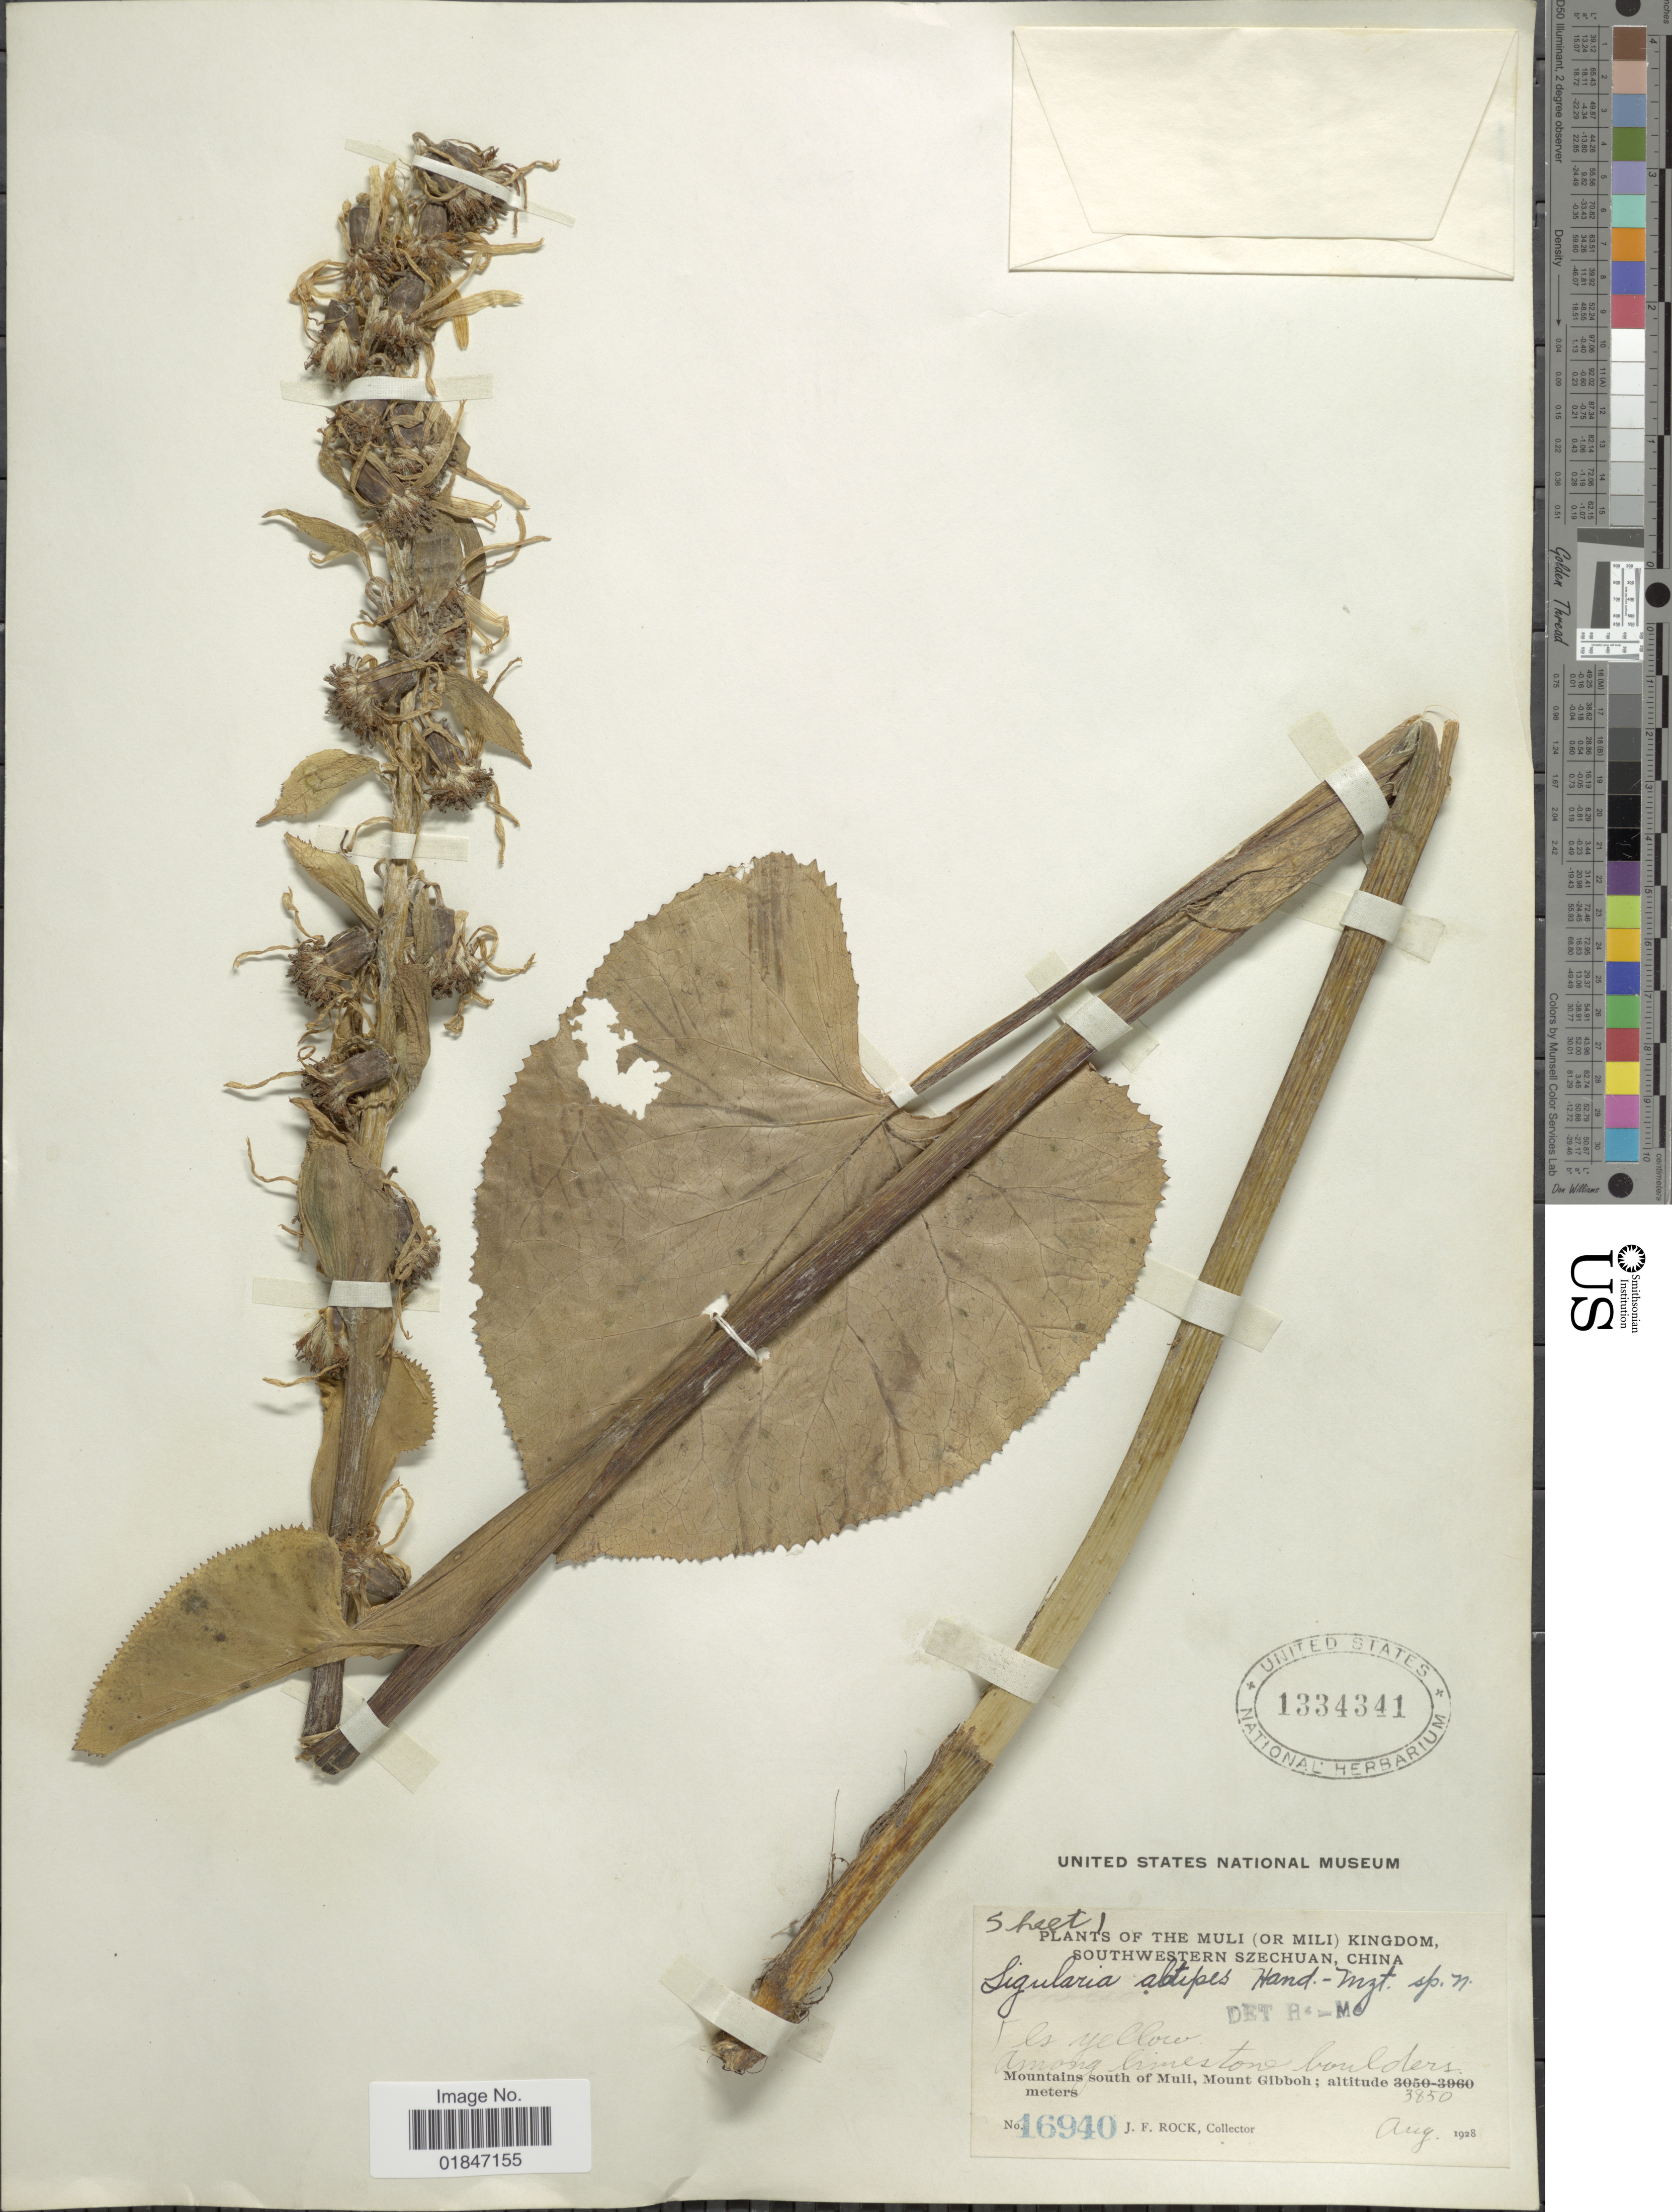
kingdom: Plantae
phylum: Tracheophyta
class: Magnoliopsida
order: Asterales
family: Asteraceae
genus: Ligularia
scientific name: Ligularia alatipes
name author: Hand.-Mazz.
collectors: J. Rock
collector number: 16940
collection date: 1928-08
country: China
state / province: Sichuan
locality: The Muli (Or Mili) Kingdom , Southwestern Szechuan, China. Mountains south of Muli, Mount Gibboh.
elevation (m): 3850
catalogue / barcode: US 1334341